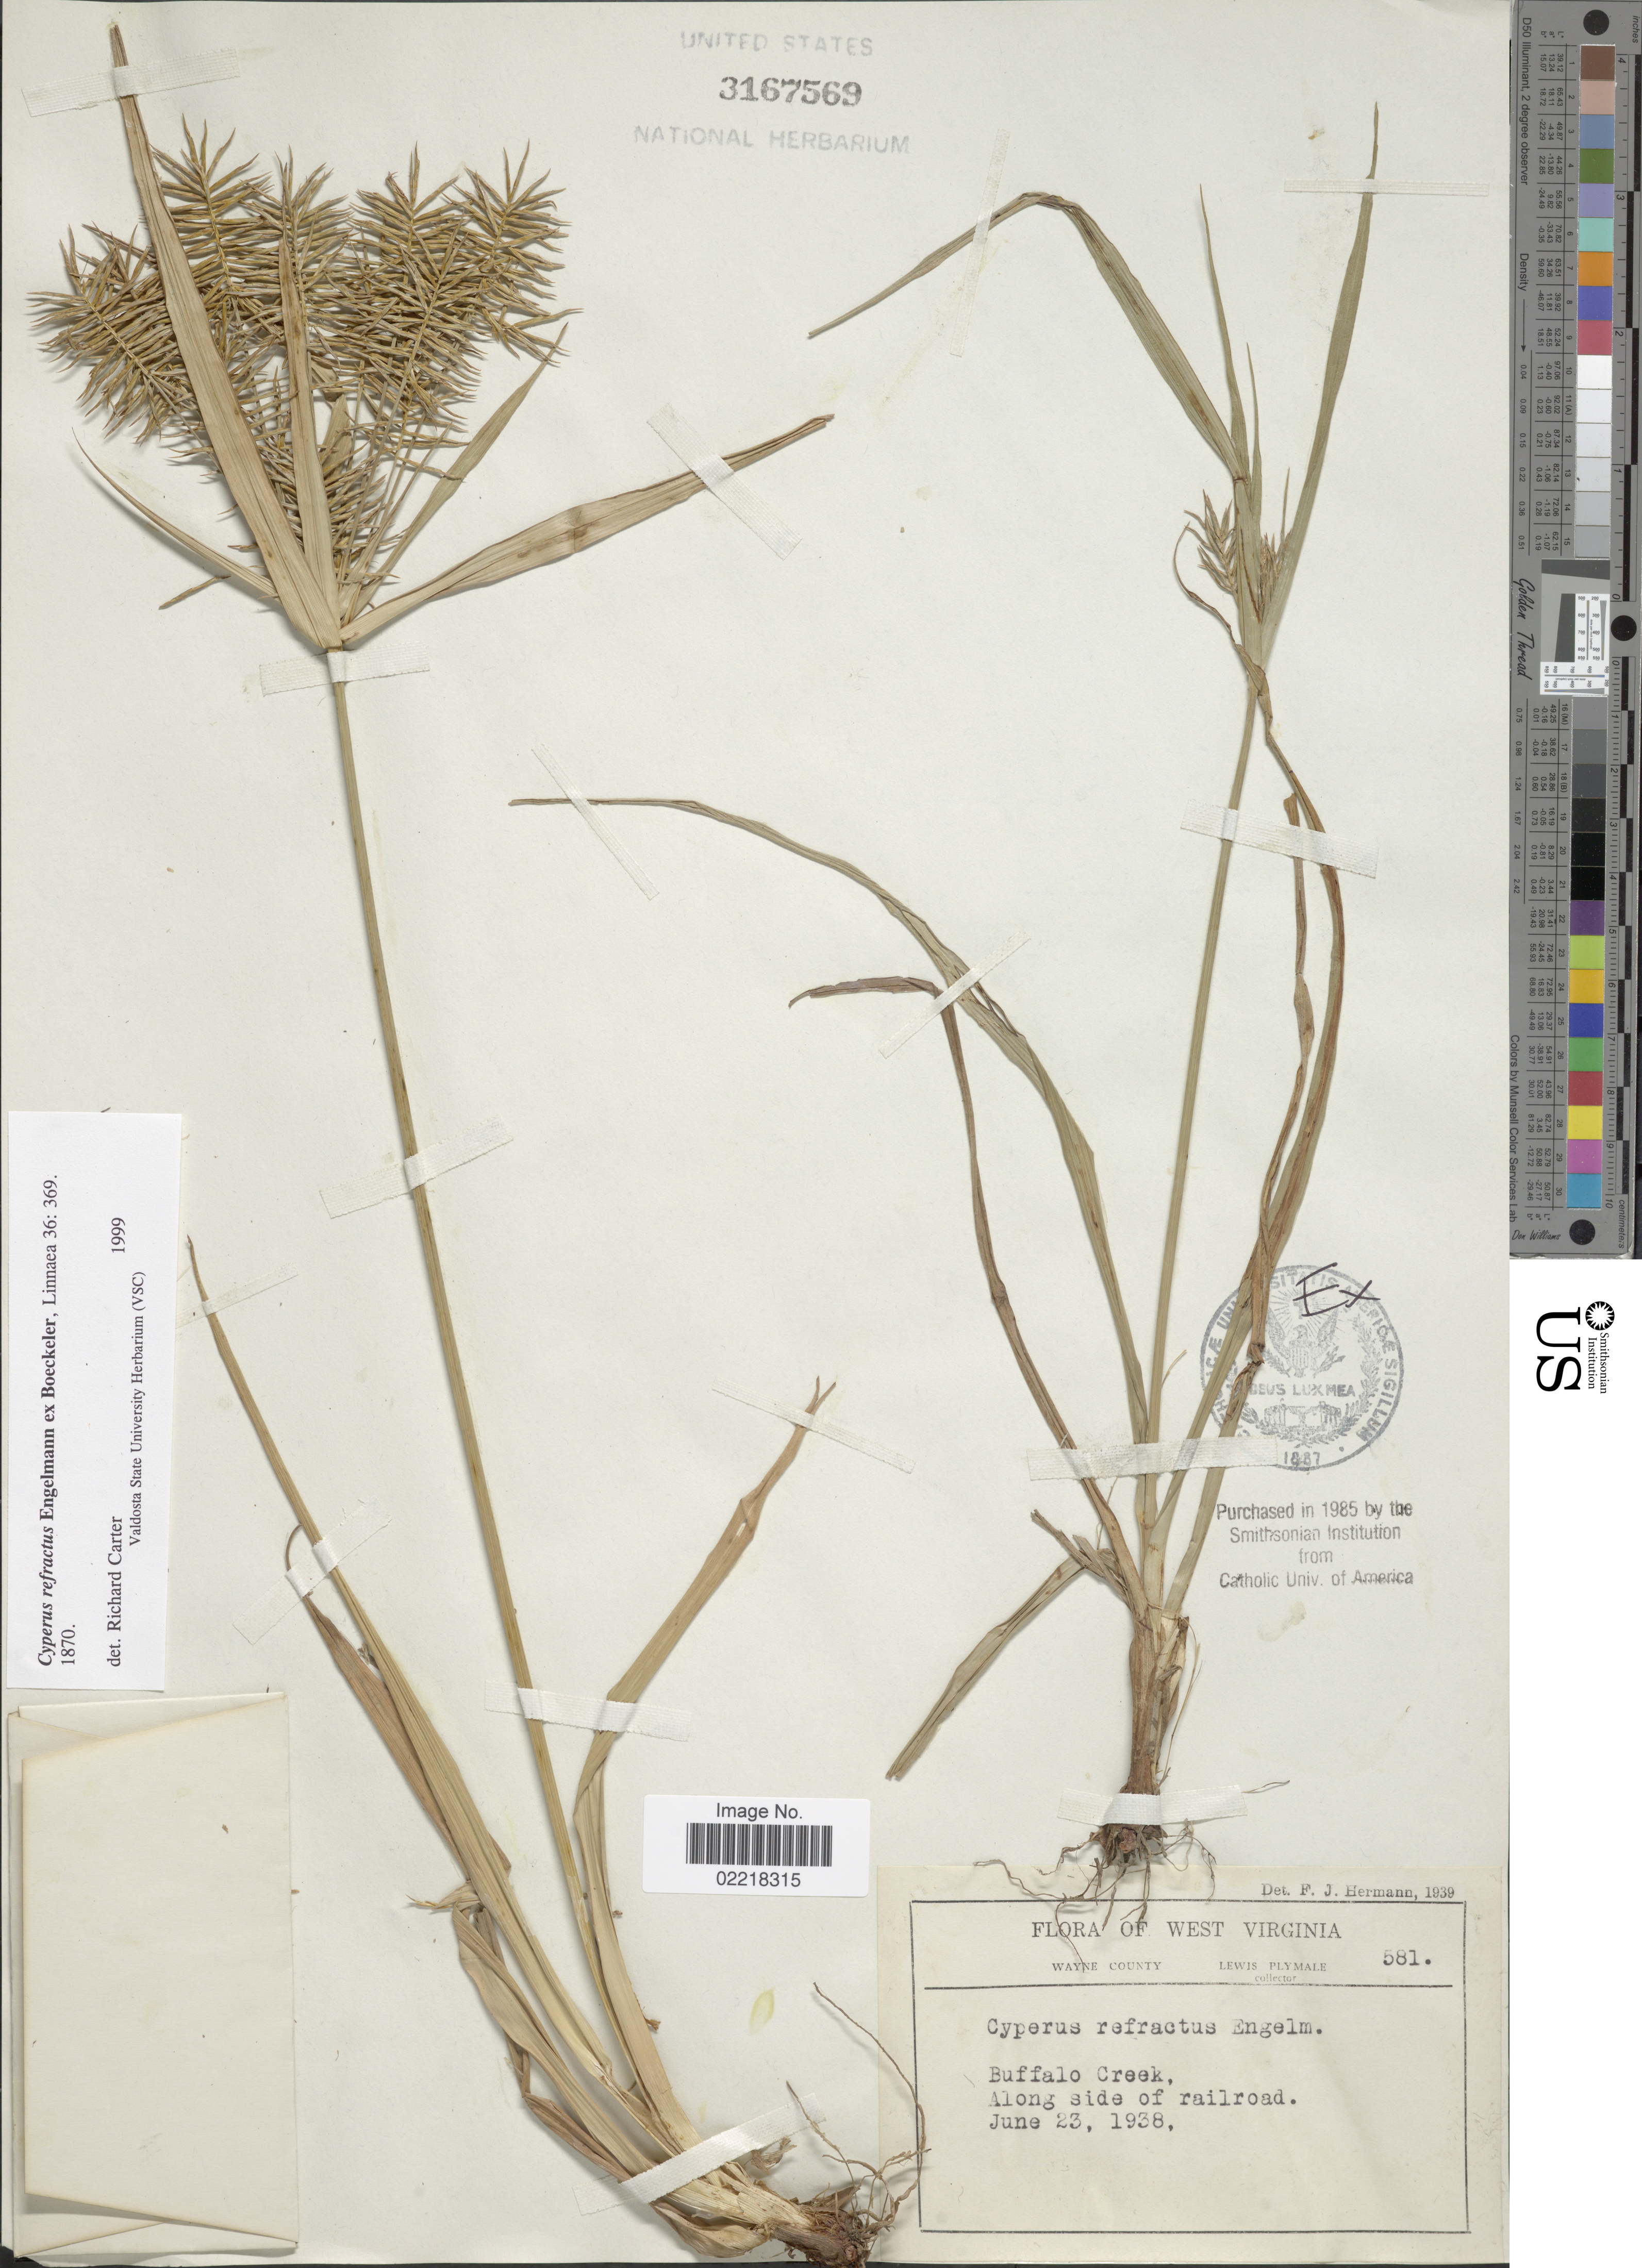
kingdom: Plantae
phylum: Tracheophyta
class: Liliopsida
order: Poales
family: Cyperaceae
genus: Cyperus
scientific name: Cyperus refractus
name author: Engelm. ex Boeckeler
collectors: L. Plymale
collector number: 581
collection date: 1938-06-23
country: United States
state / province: West Virginia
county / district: Wayne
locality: Buffalo Creek, along side of railroad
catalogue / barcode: US 3167569